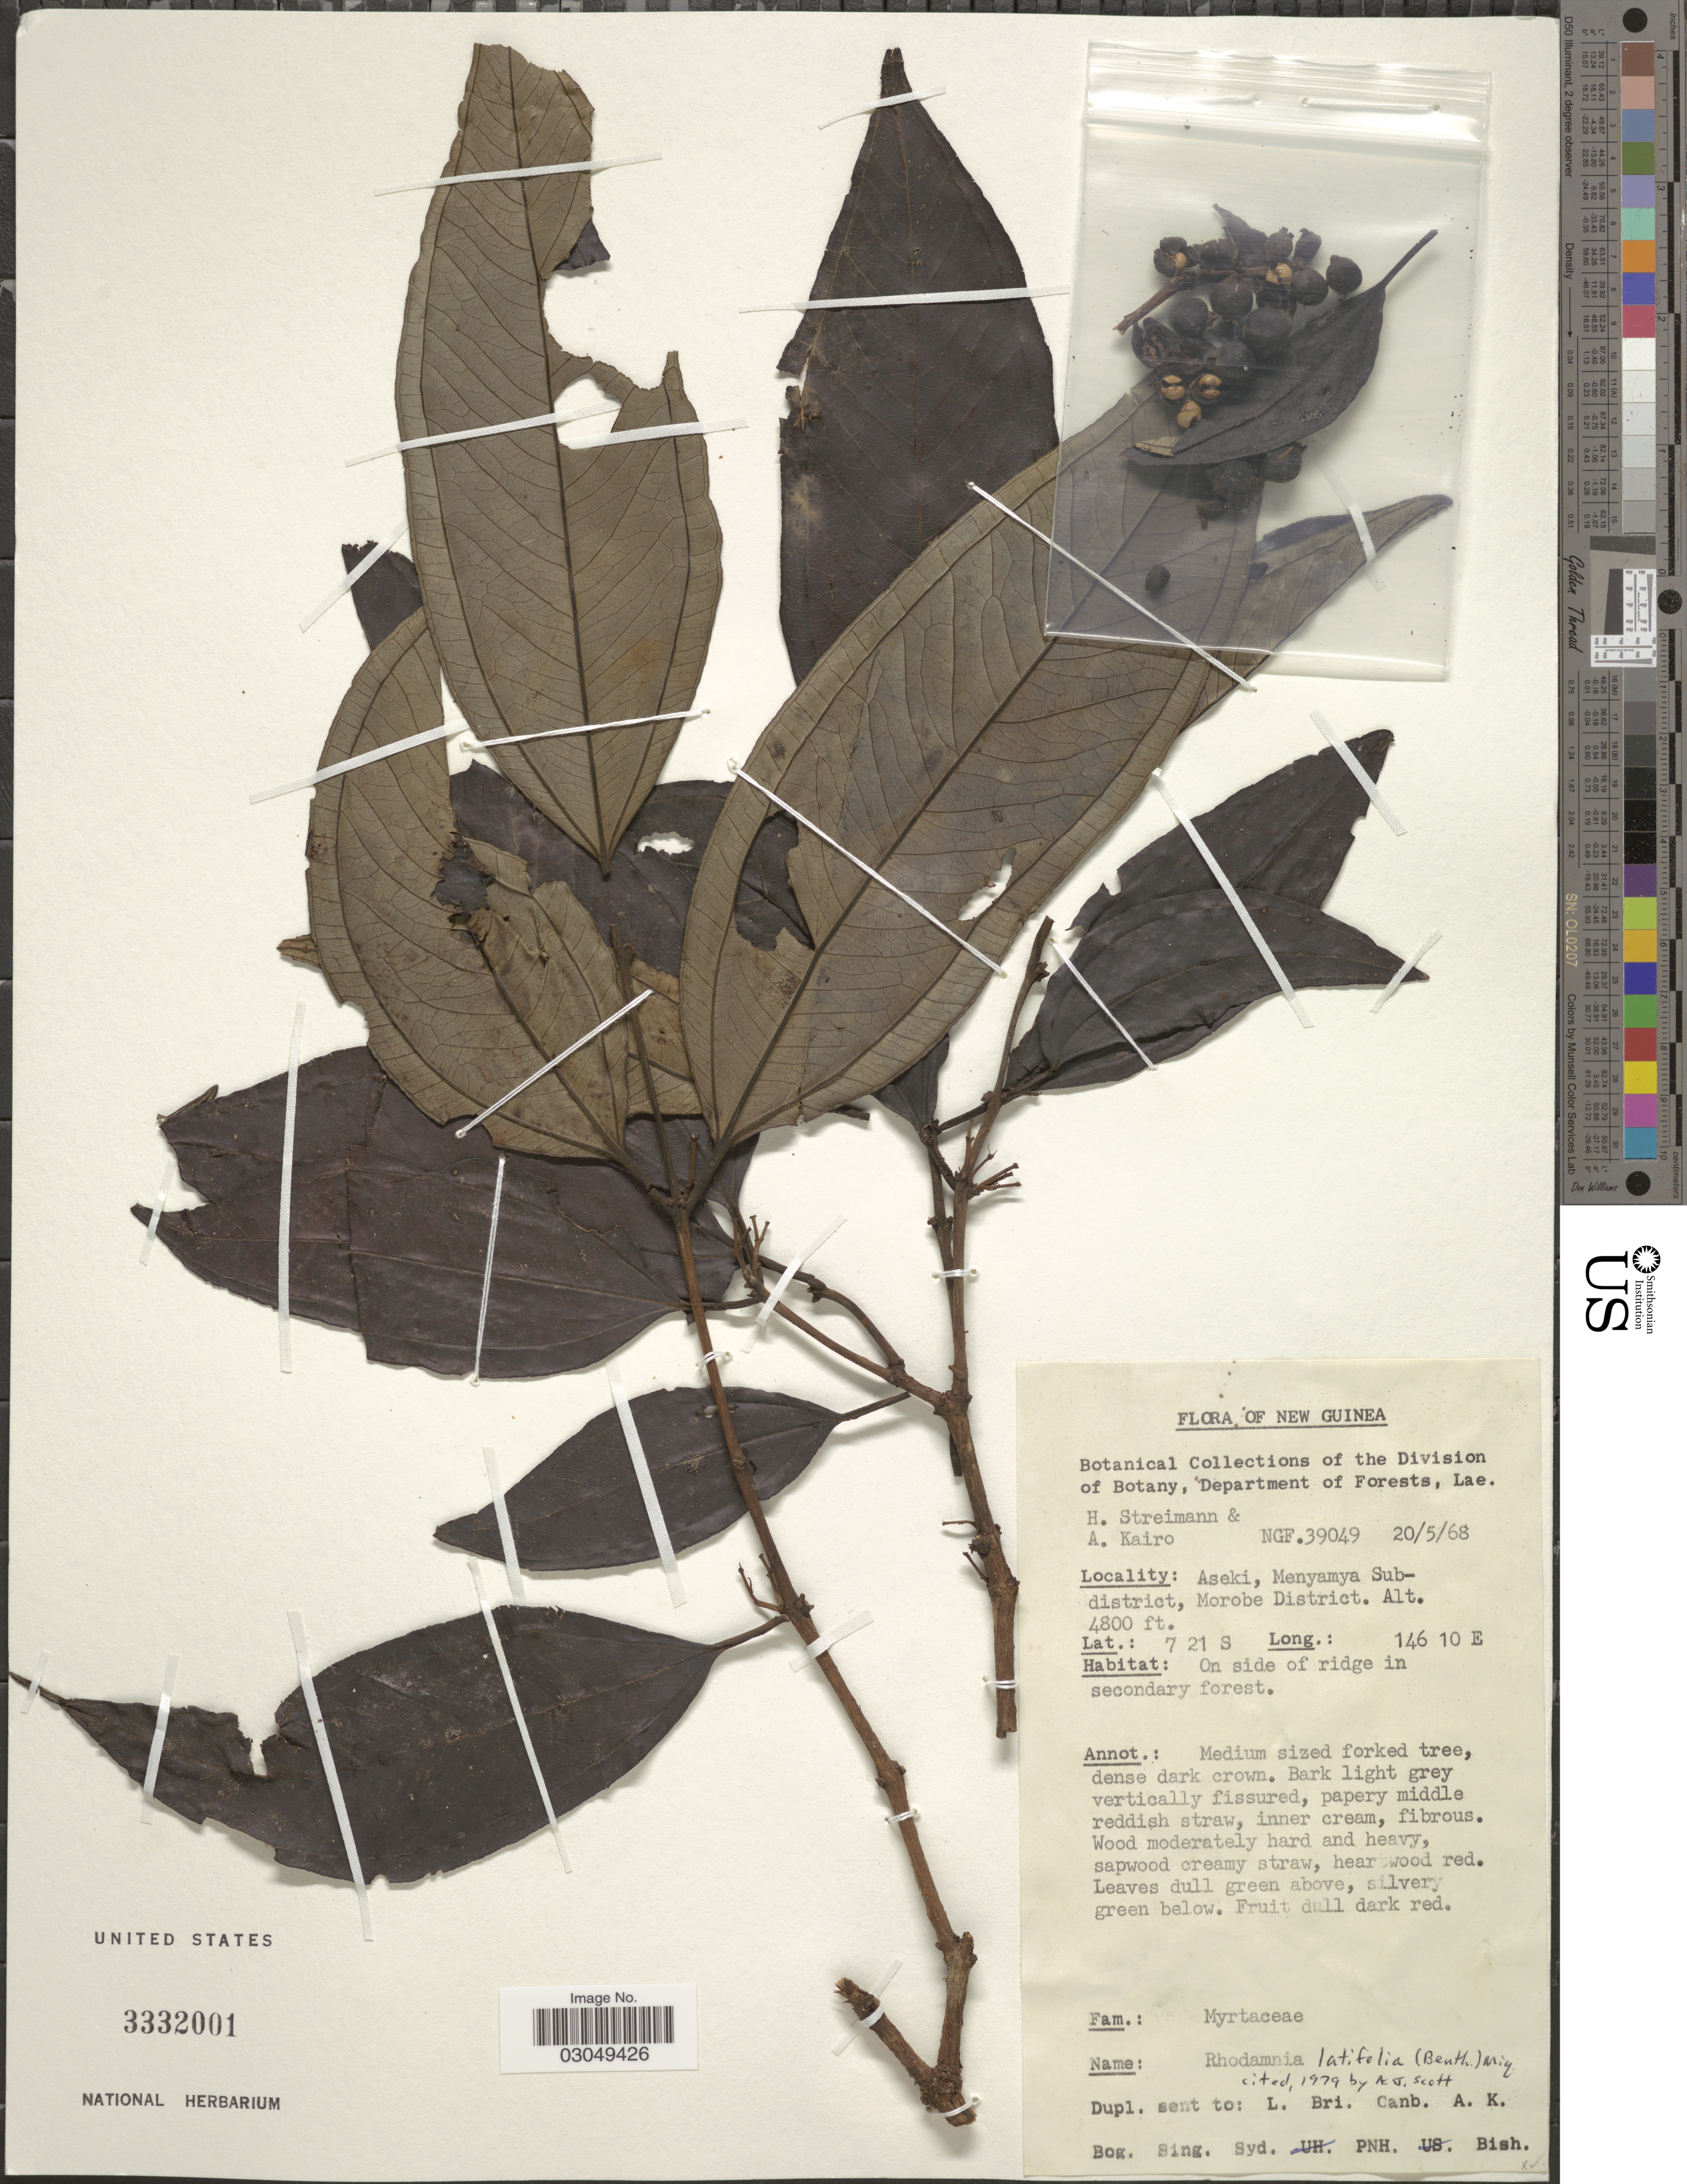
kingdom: Plantae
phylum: Tracheophyta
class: Magnoliopsida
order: Myrtales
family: Myrtaceae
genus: Rhodamnia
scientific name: Rhodamnia latifolia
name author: (Benth.) Miq.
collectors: H. Streimann & A. Kairo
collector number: NGF39049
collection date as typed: Transcribed d/m/y: 20/5/68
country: Papua New Guinea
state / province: Morobe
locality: New Guinea. Aseki, Menyamya Subdistrict, Morobe District.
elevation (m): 1463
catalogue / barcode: US 3332001